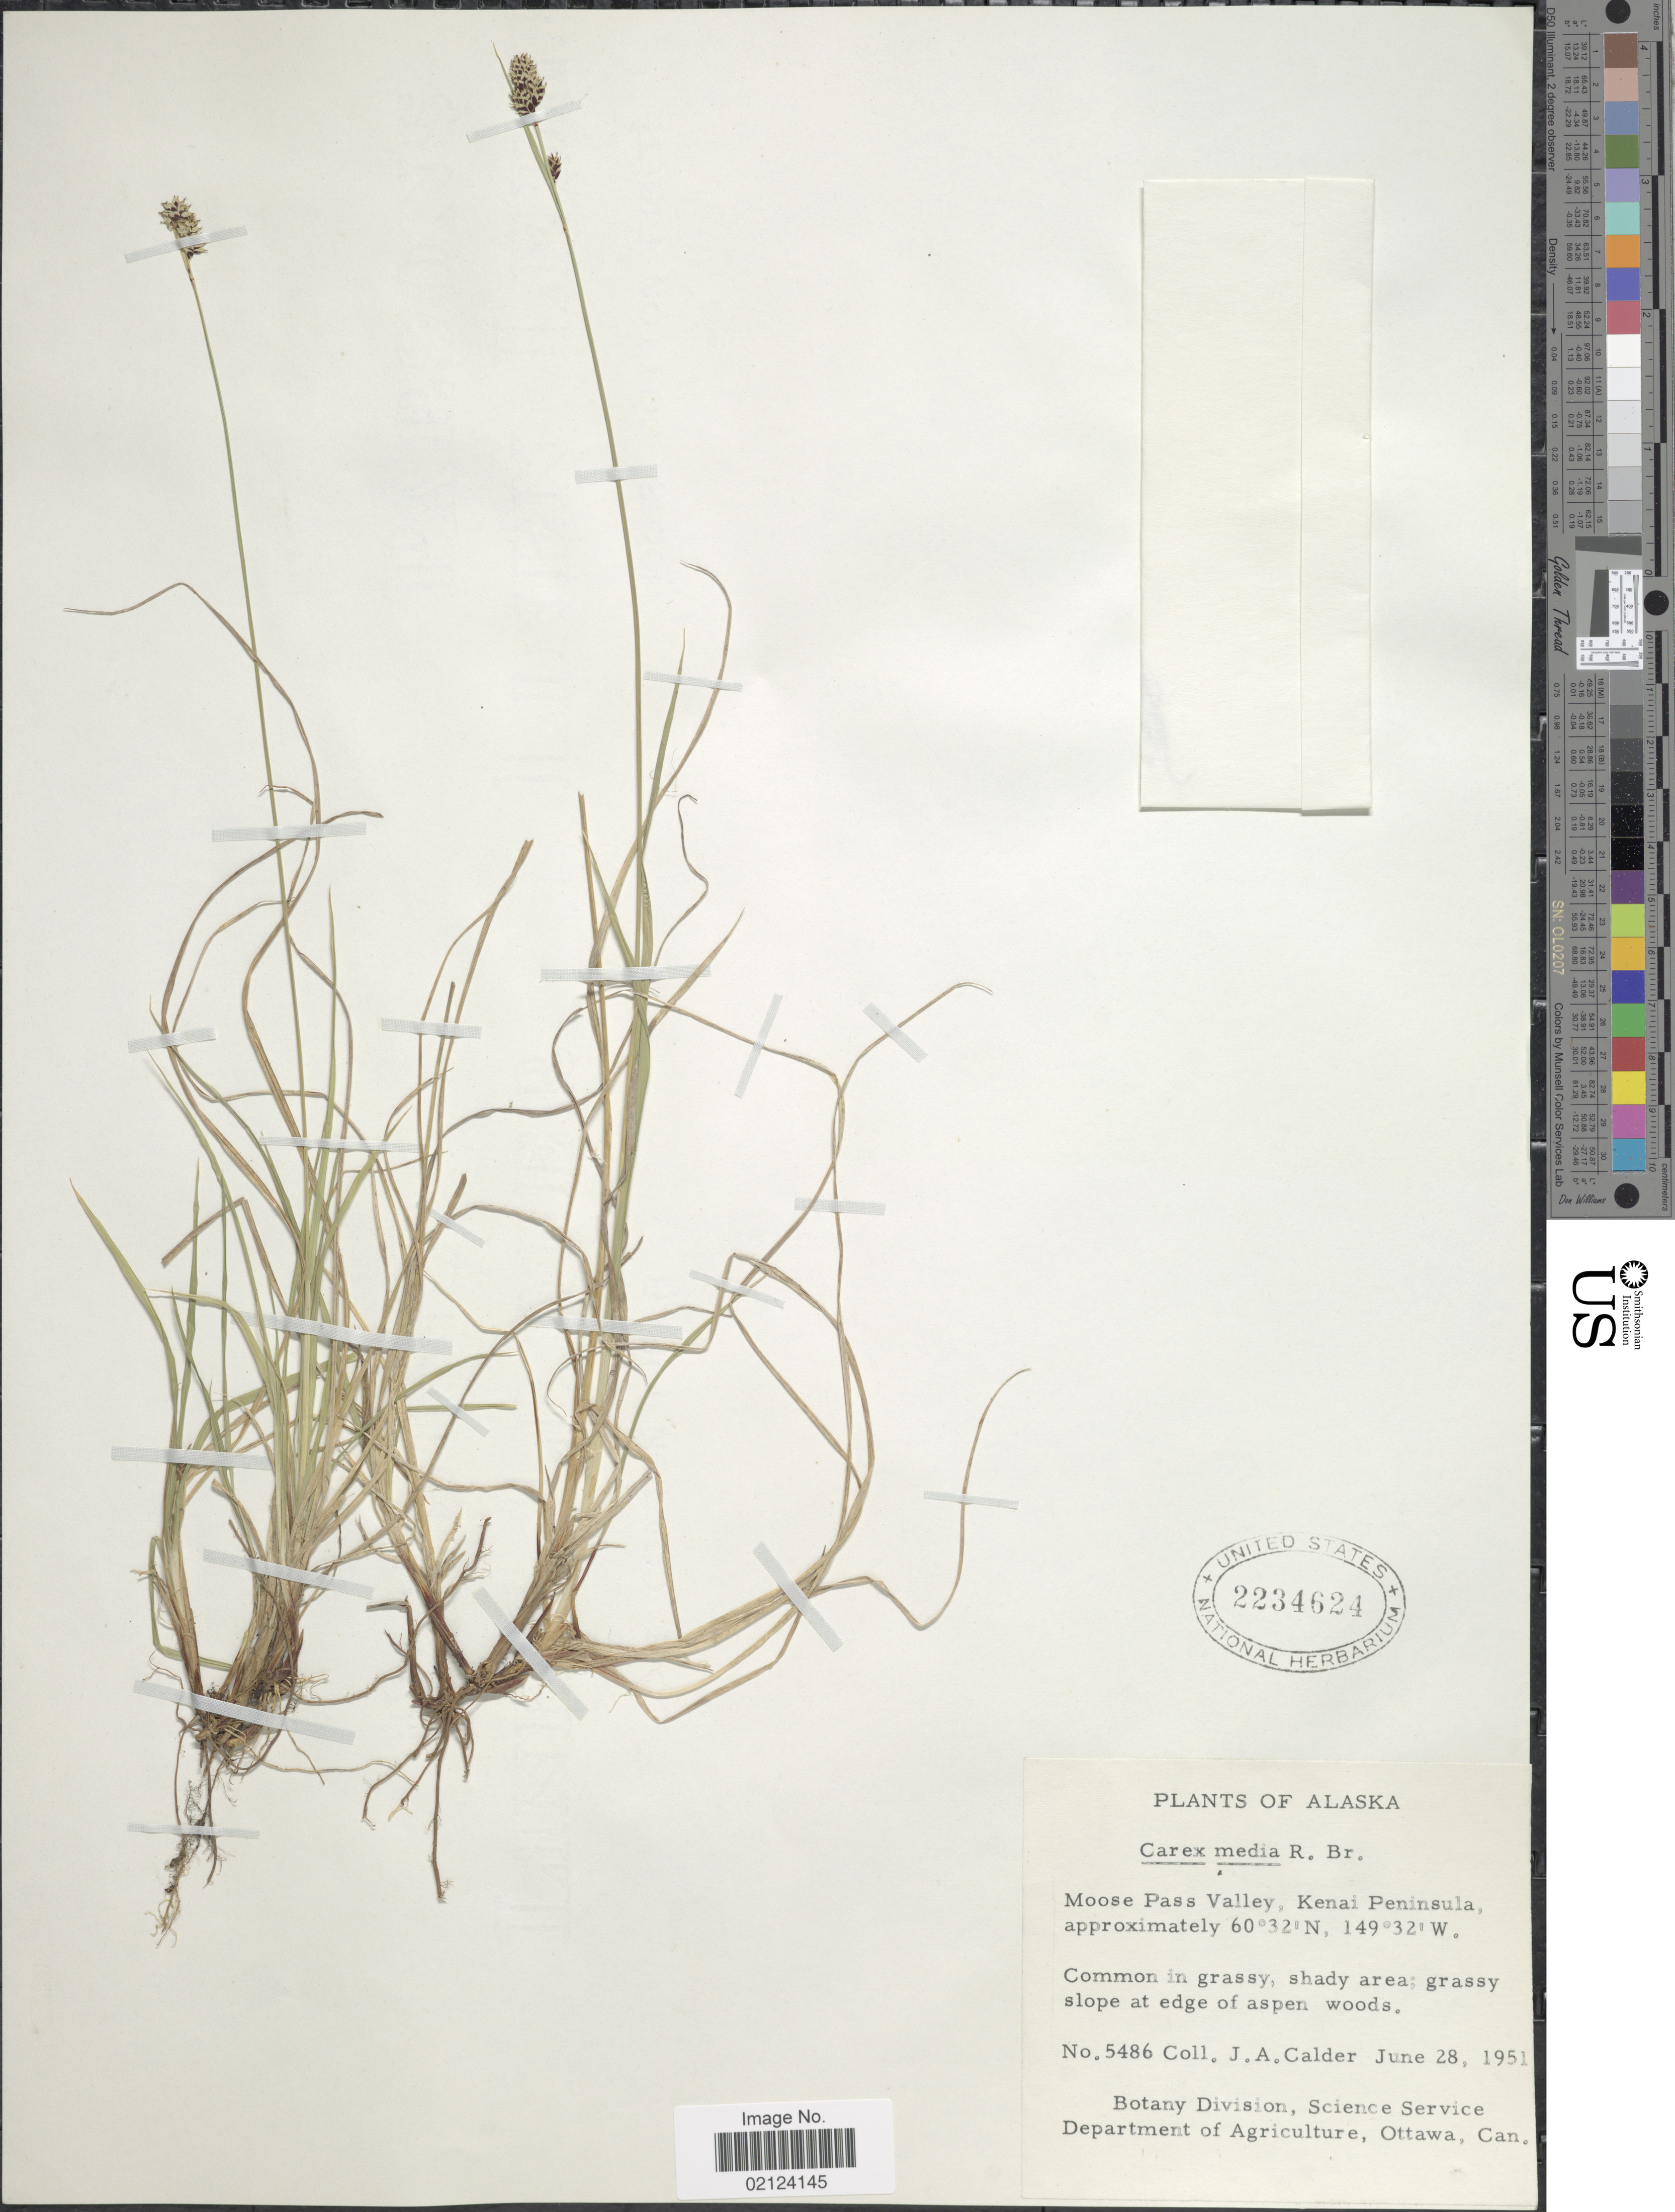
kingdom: Plantae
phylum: Tracheophyta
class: Liliopsida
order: Poales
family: Cyperaceae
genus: Carex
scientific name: Carex media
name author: R. Br.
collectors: J. A. Calder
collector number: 5486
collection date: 1951-06-28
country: United States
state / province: Alaska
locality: Moose Pass Valley, Kenai Peninsula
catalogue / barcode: US 2234624